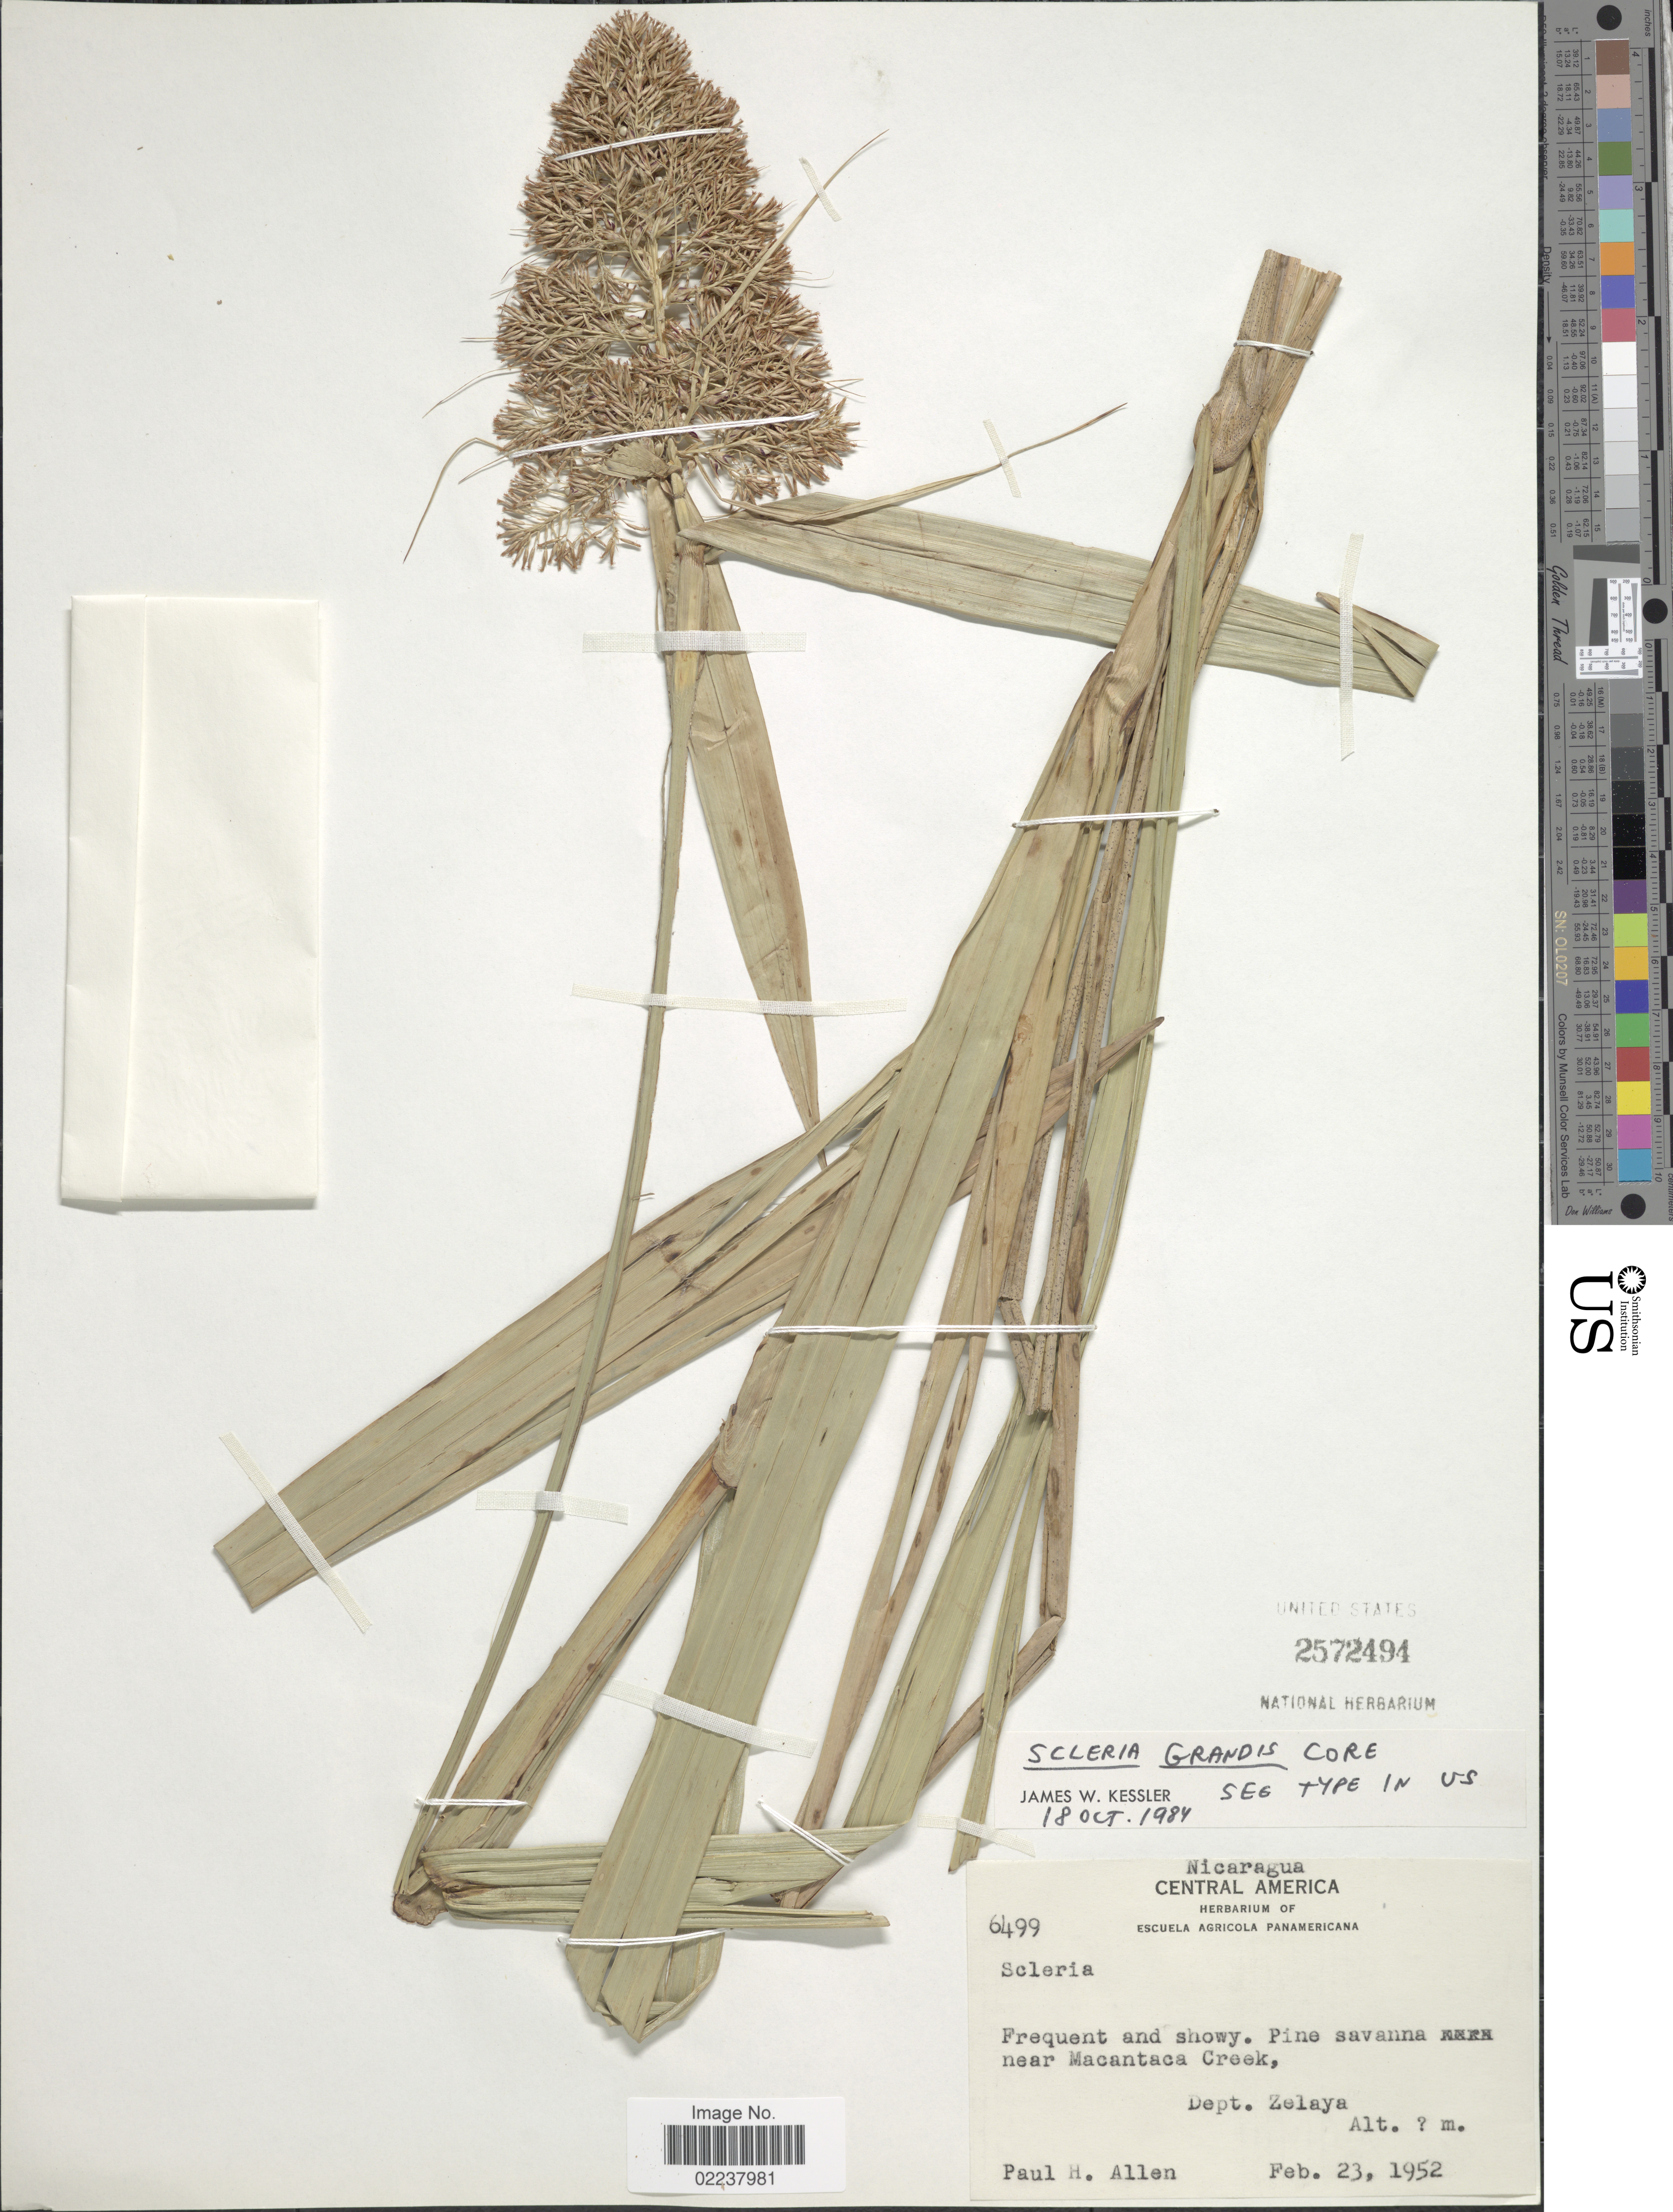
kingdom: Plantae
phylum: Tracheophyta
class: Liliopsida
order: Poales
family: Cyperaceae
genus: Scleria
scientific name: Scleria cyperina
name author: Willd. ex Kunth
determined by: Stevens, W. Douglas, Missouri Botanical Garden (MO)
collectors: P. H. Allen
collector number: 6499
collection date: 1952-02-23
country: Nicaragua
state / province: Atlantico Norte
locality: Pine savanna near Macantaca Creek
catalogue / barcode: US 2572494